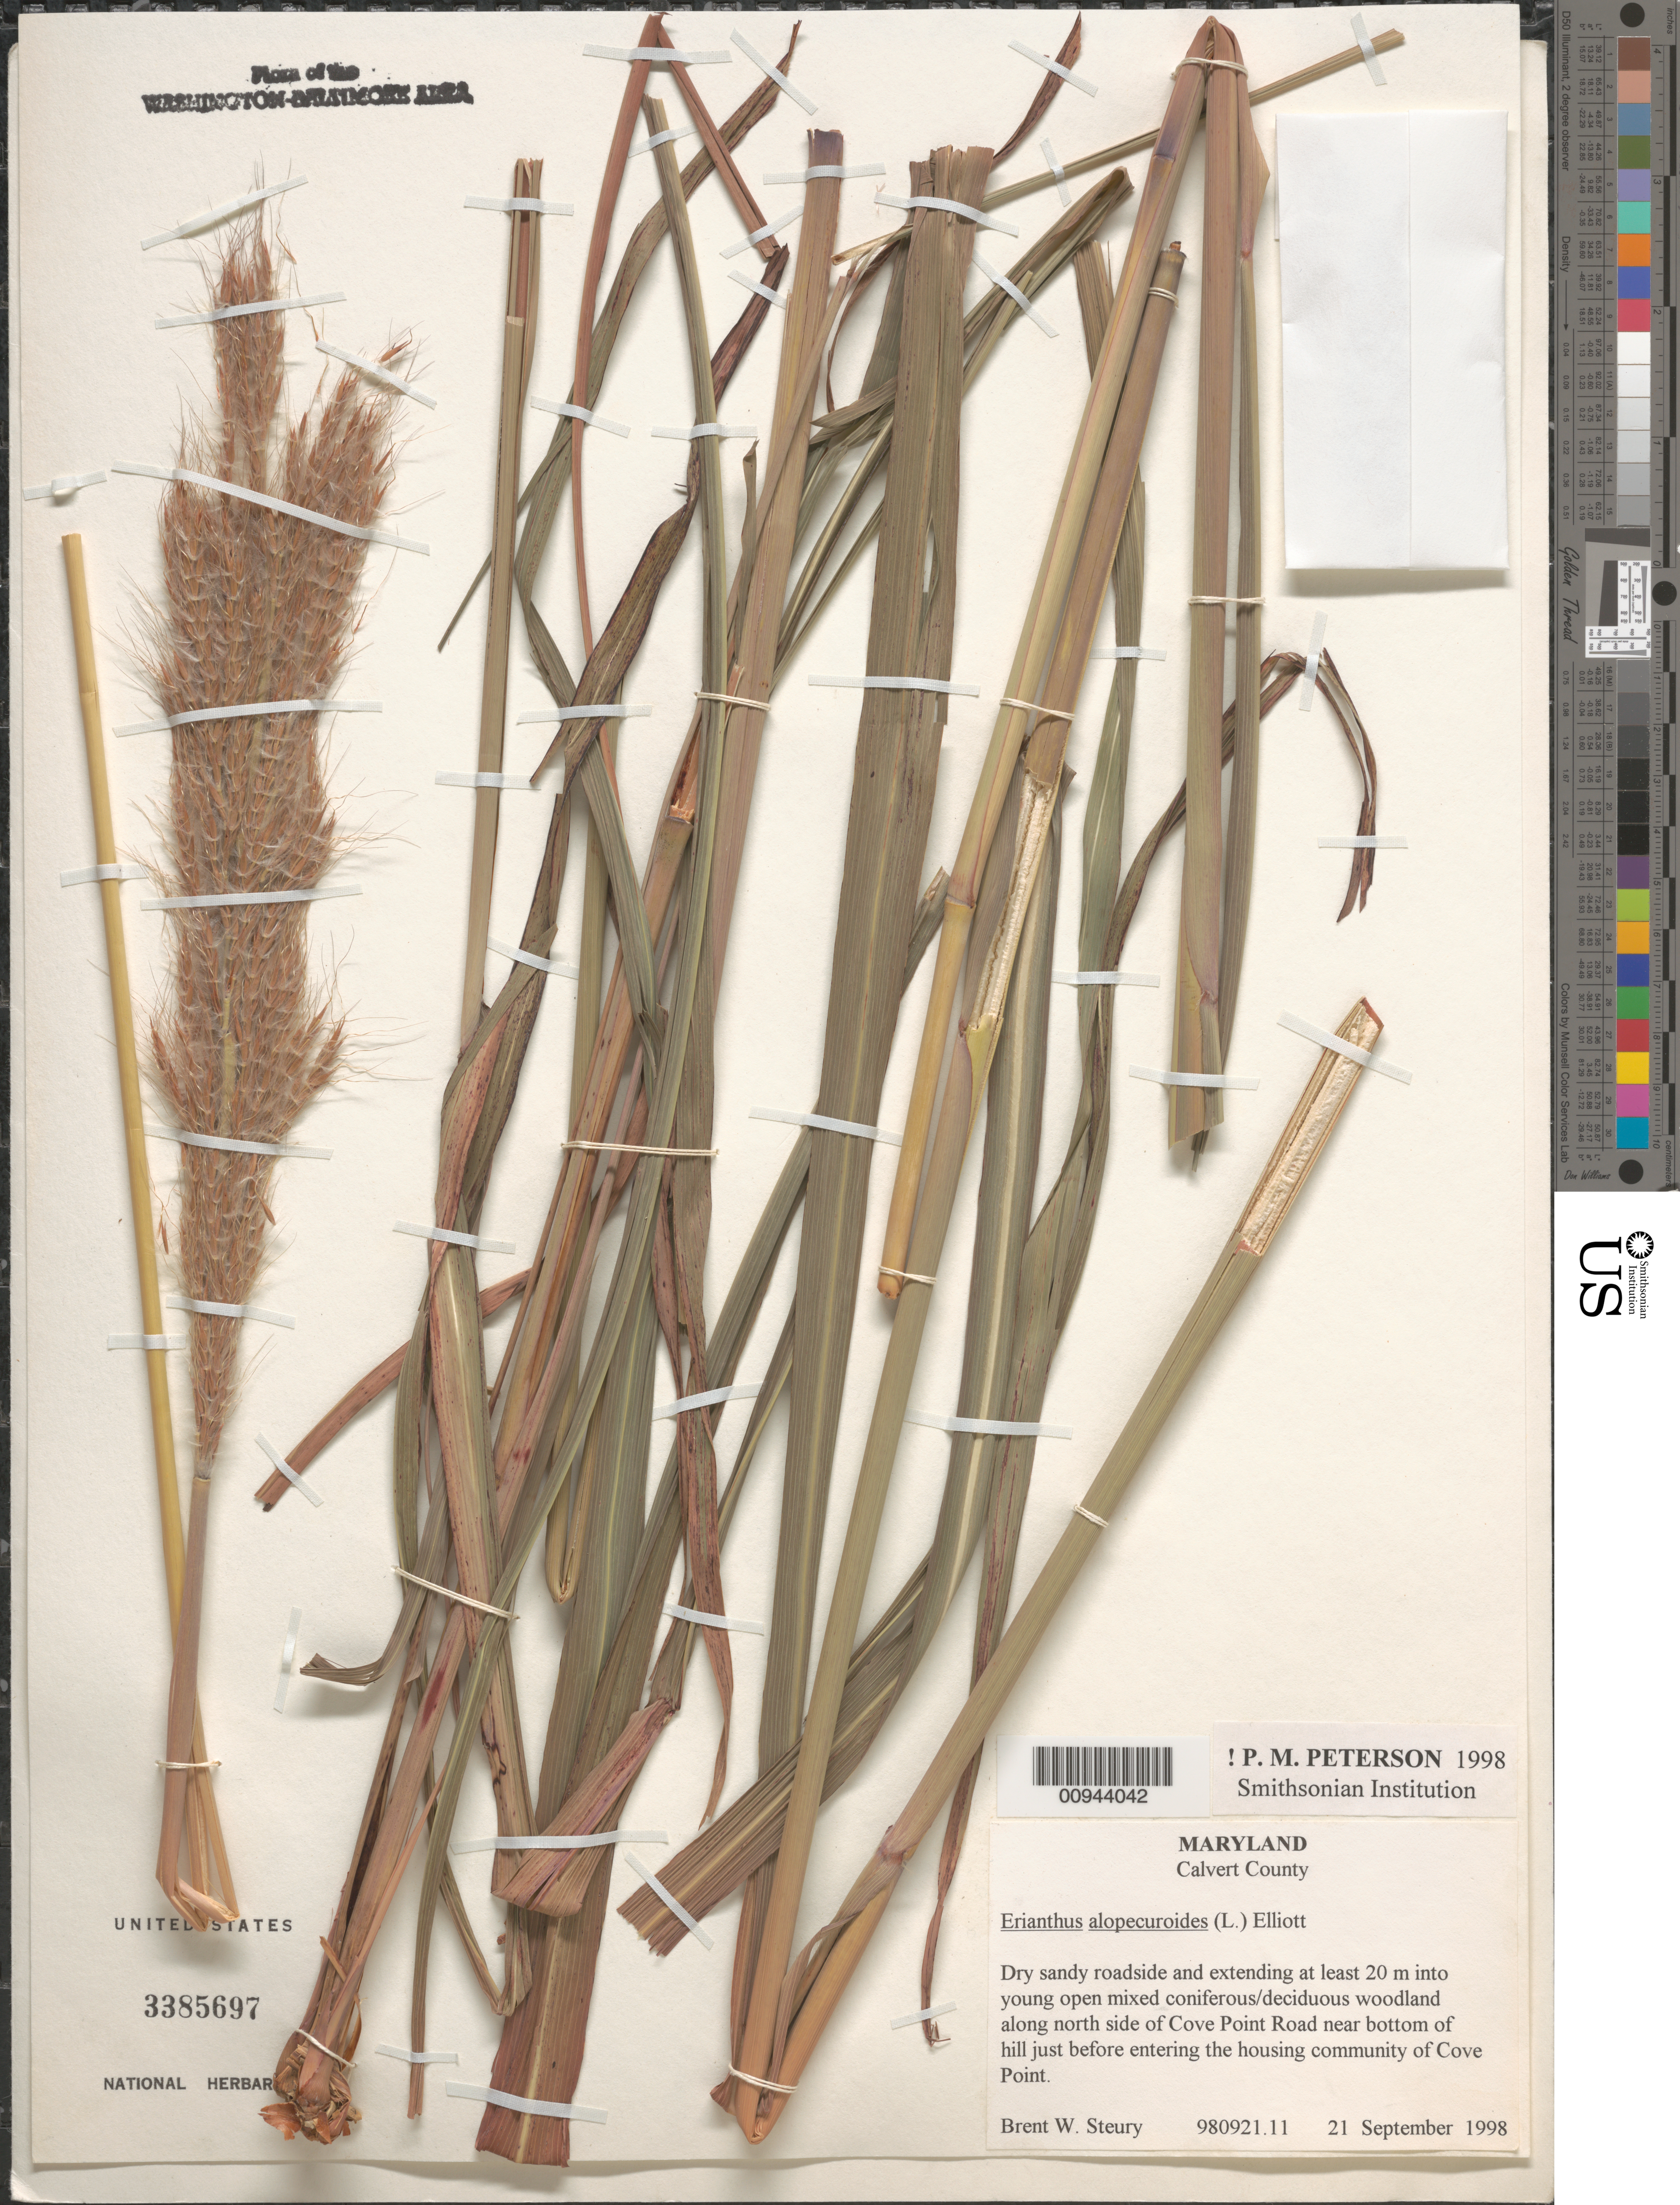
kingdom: Plantae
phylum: Tracheophyta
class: Liliopsida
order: Poales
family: Poaceae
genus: Erianthus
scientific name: Erianthus alopecuroides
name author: Elliott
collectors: B. Steury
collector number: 980921.11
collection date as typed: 21 Sep 1998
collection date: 1998-09-21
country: United States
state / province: Maryland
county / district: Calvert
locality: N side of Cove Point Road near bottom of hill before entering the housing community of Cove Point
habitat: dry sandy roadside and extending at least 20 m into young open mixed coniferous/deciduous woodland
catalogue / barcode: US 3385697